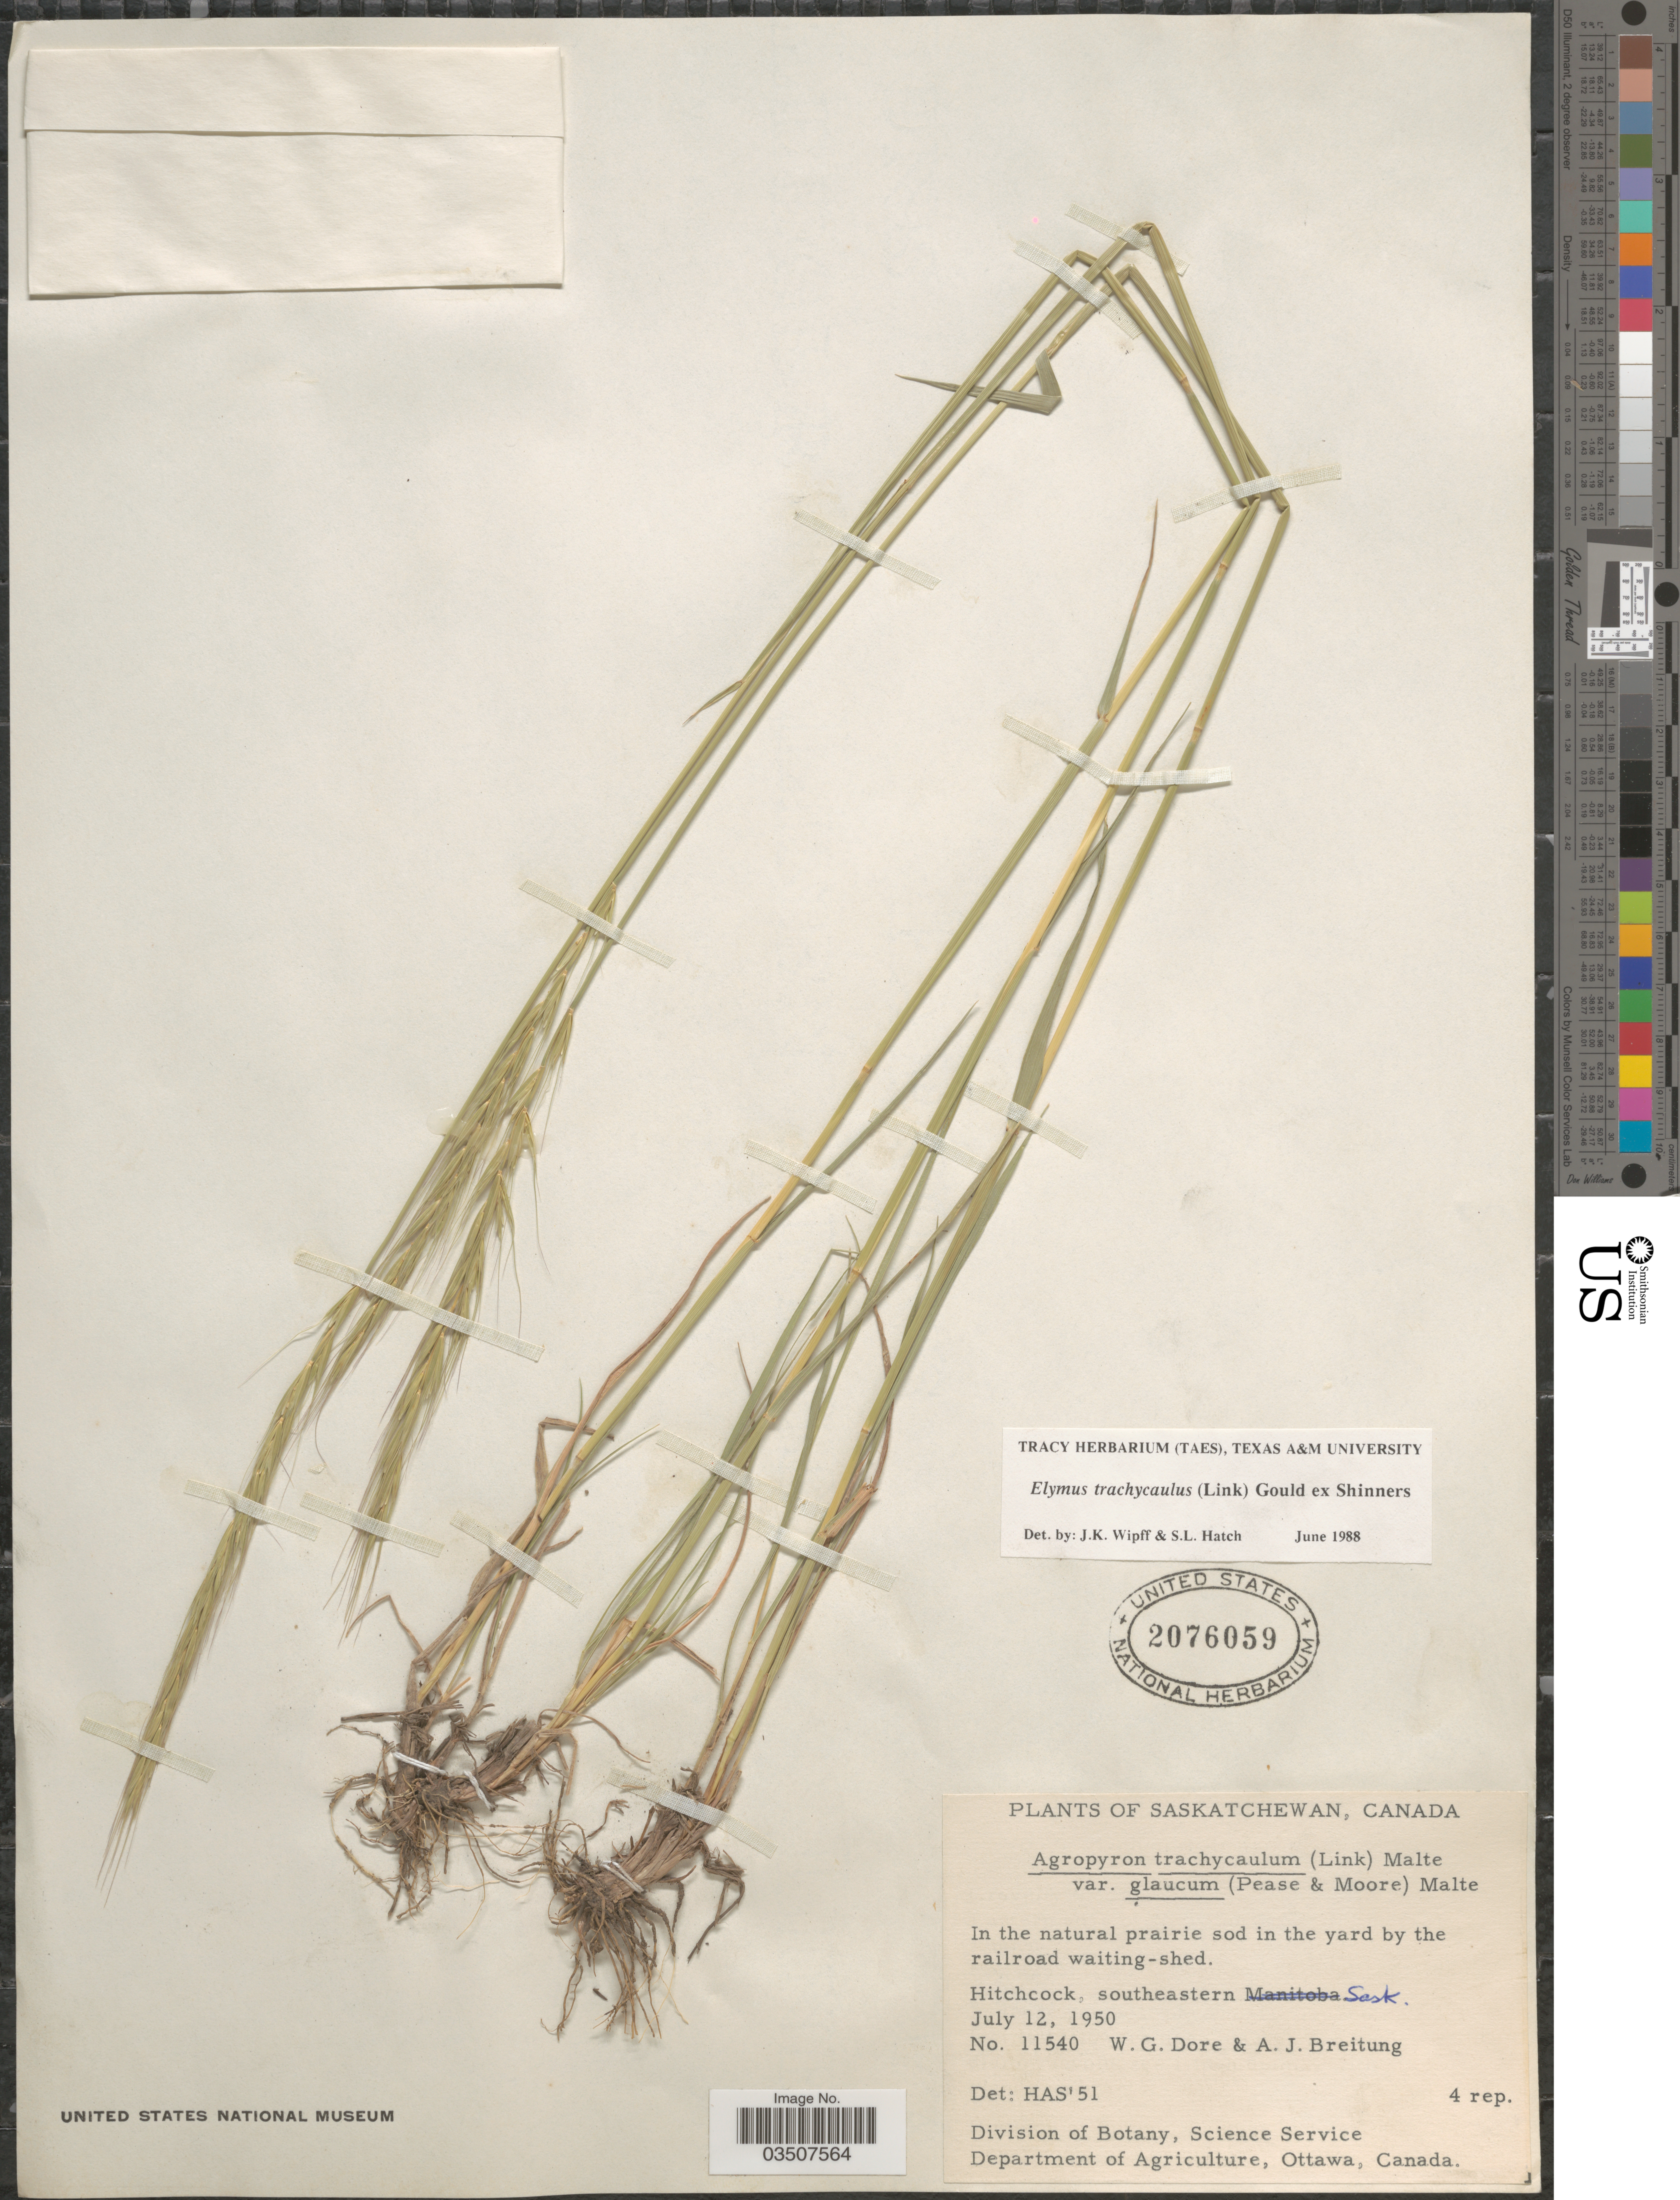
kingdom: Plantae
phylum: Tracheophyta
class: Liliopsida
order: Poales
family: Poaceae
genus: Elymus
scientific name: Elymus trachycaulus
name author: (Link) Gould ex Shinners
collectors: W. Dore & A. Breitung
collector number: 11540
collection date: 1950-07-12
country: Canada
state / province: Saskatchewan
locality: In the natural prairie sod in the yard by the railroad waiting-shed. Hitchcock, southeastern Sask.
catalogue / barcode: US 2076059